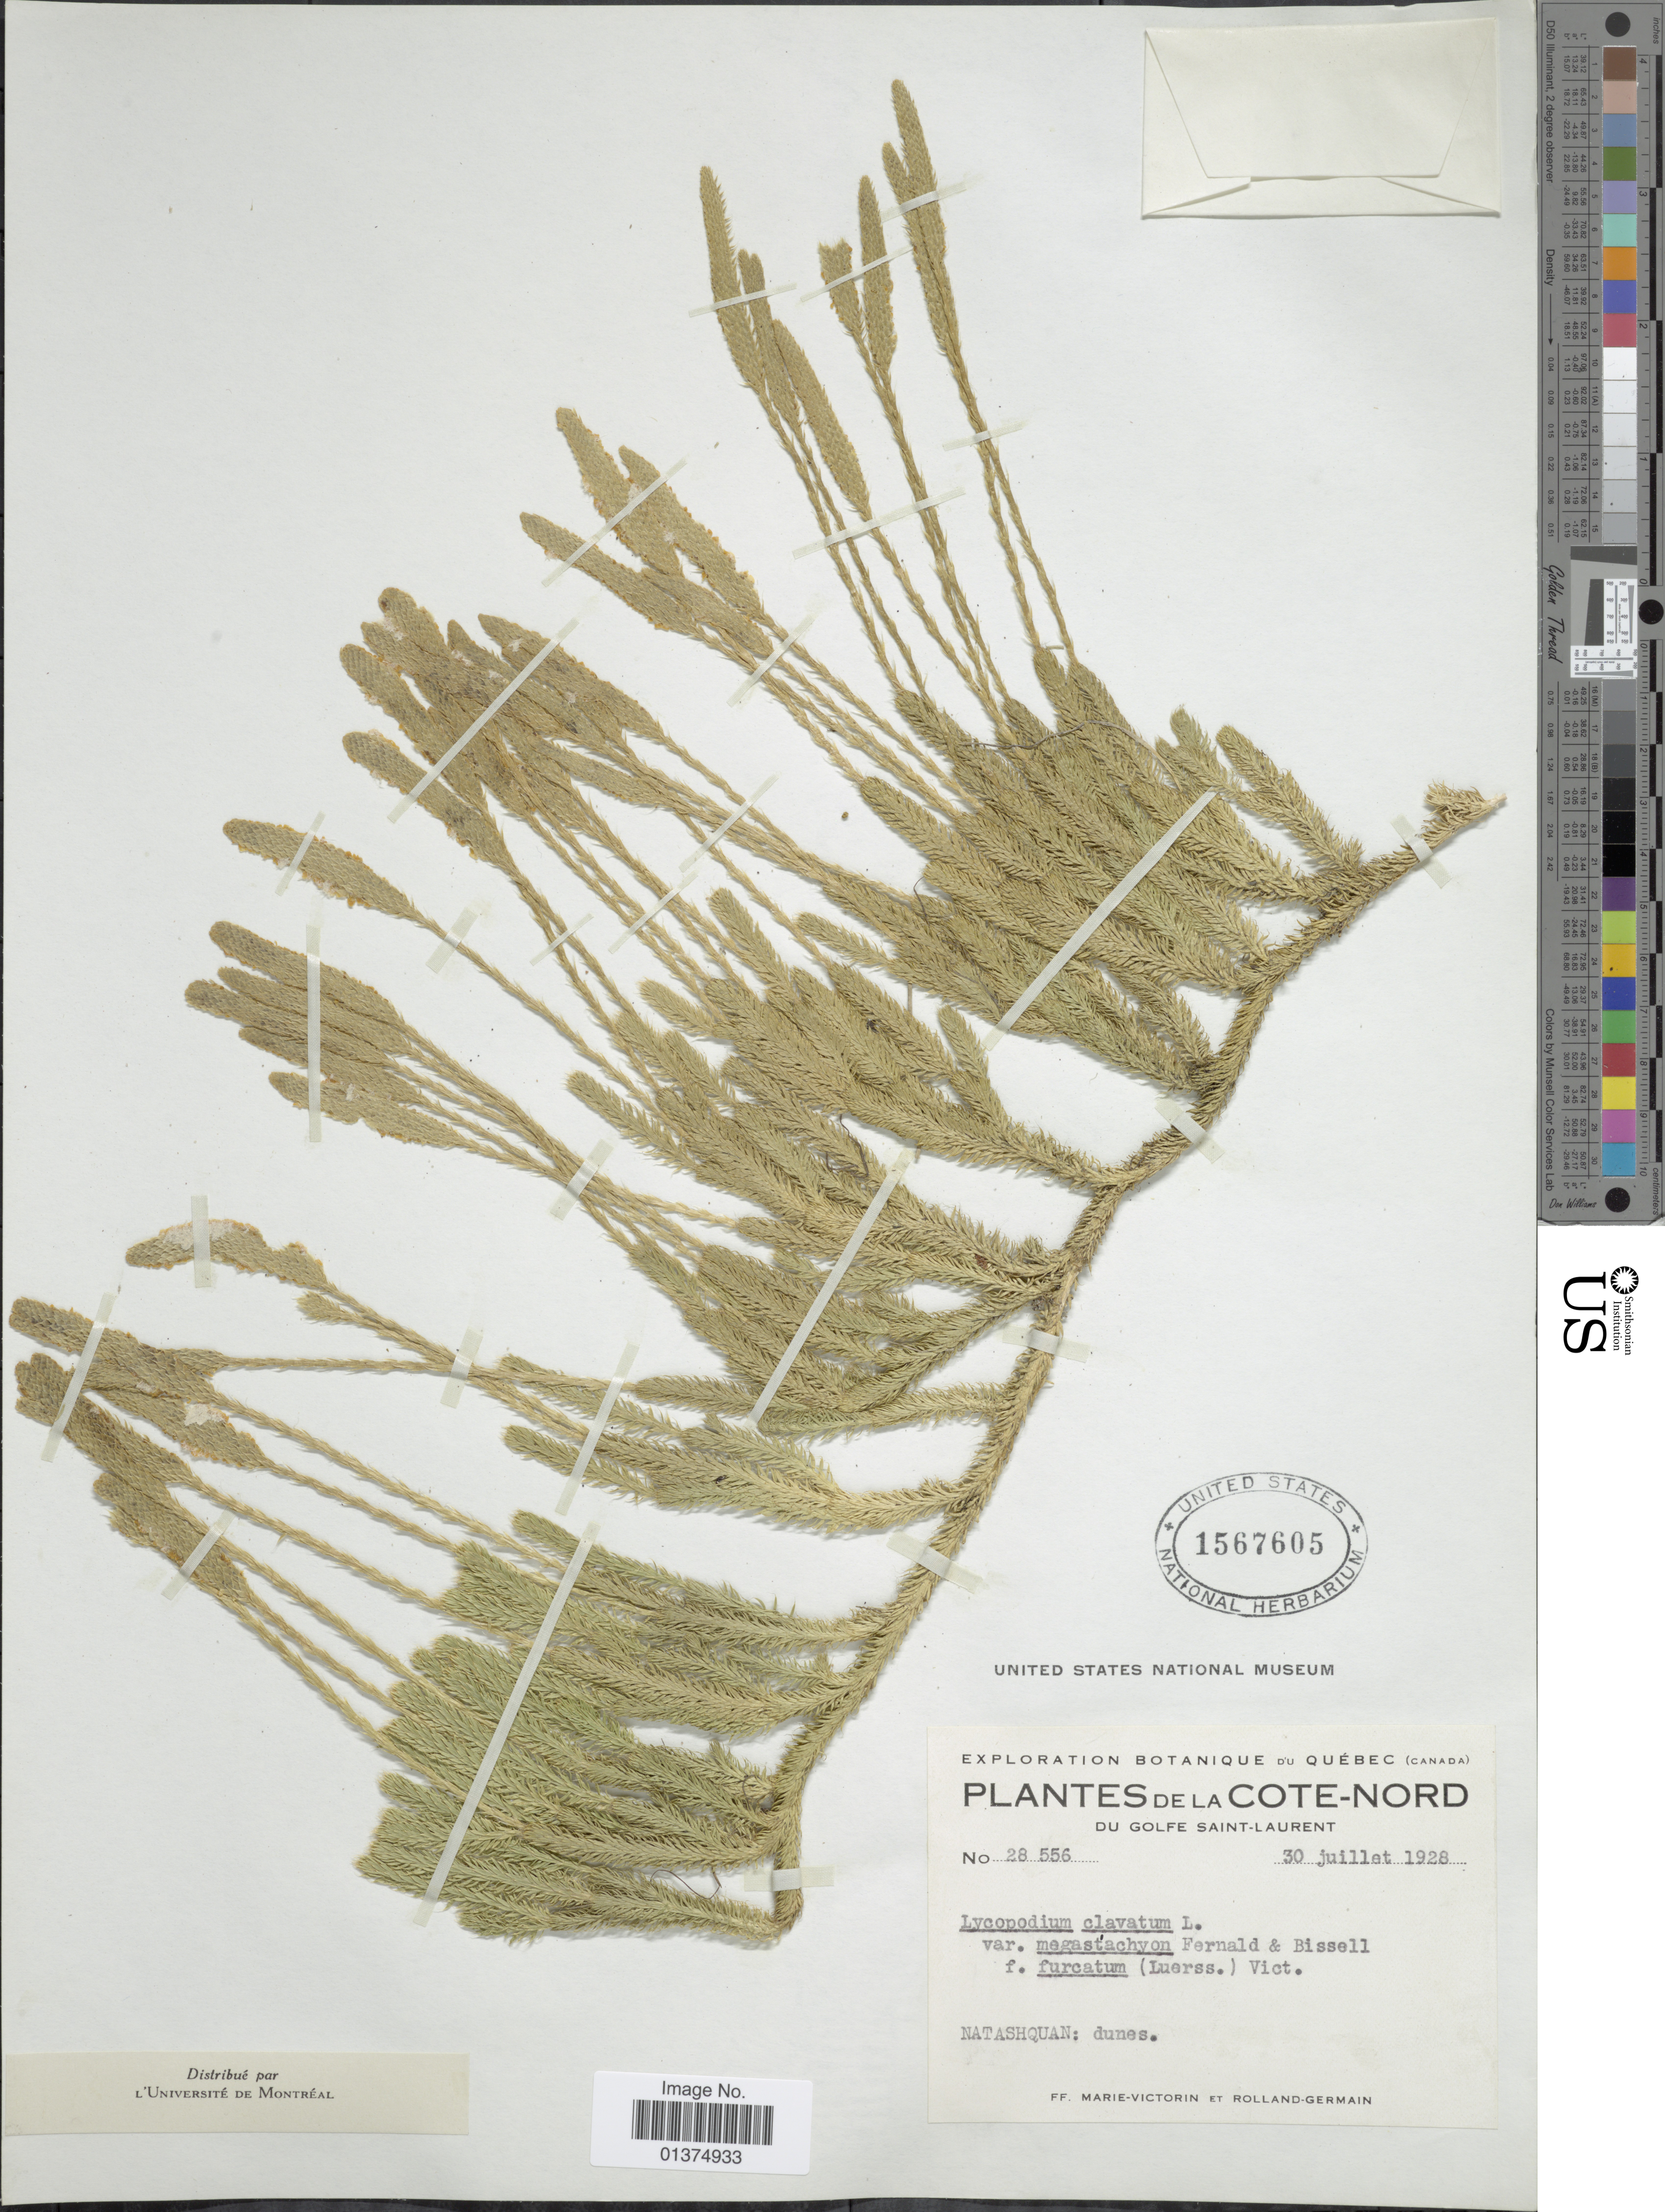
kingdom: Plantae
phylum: Tracheophyta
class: Lycopodiopsida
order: Lycopodiales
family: Lycopodiaceae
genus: Lycopodium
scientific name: Lycopodium lagopus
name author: Zinserl. ex Kuzen.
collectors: Fr. Marie-Victorin & Rolland-Germain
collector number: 28556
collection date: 1928-07-30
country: Canada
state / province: Quebec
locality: Cote-Nord du Golfe Saint-Laurent, Natashquan: dunes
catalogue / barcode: US 1567605